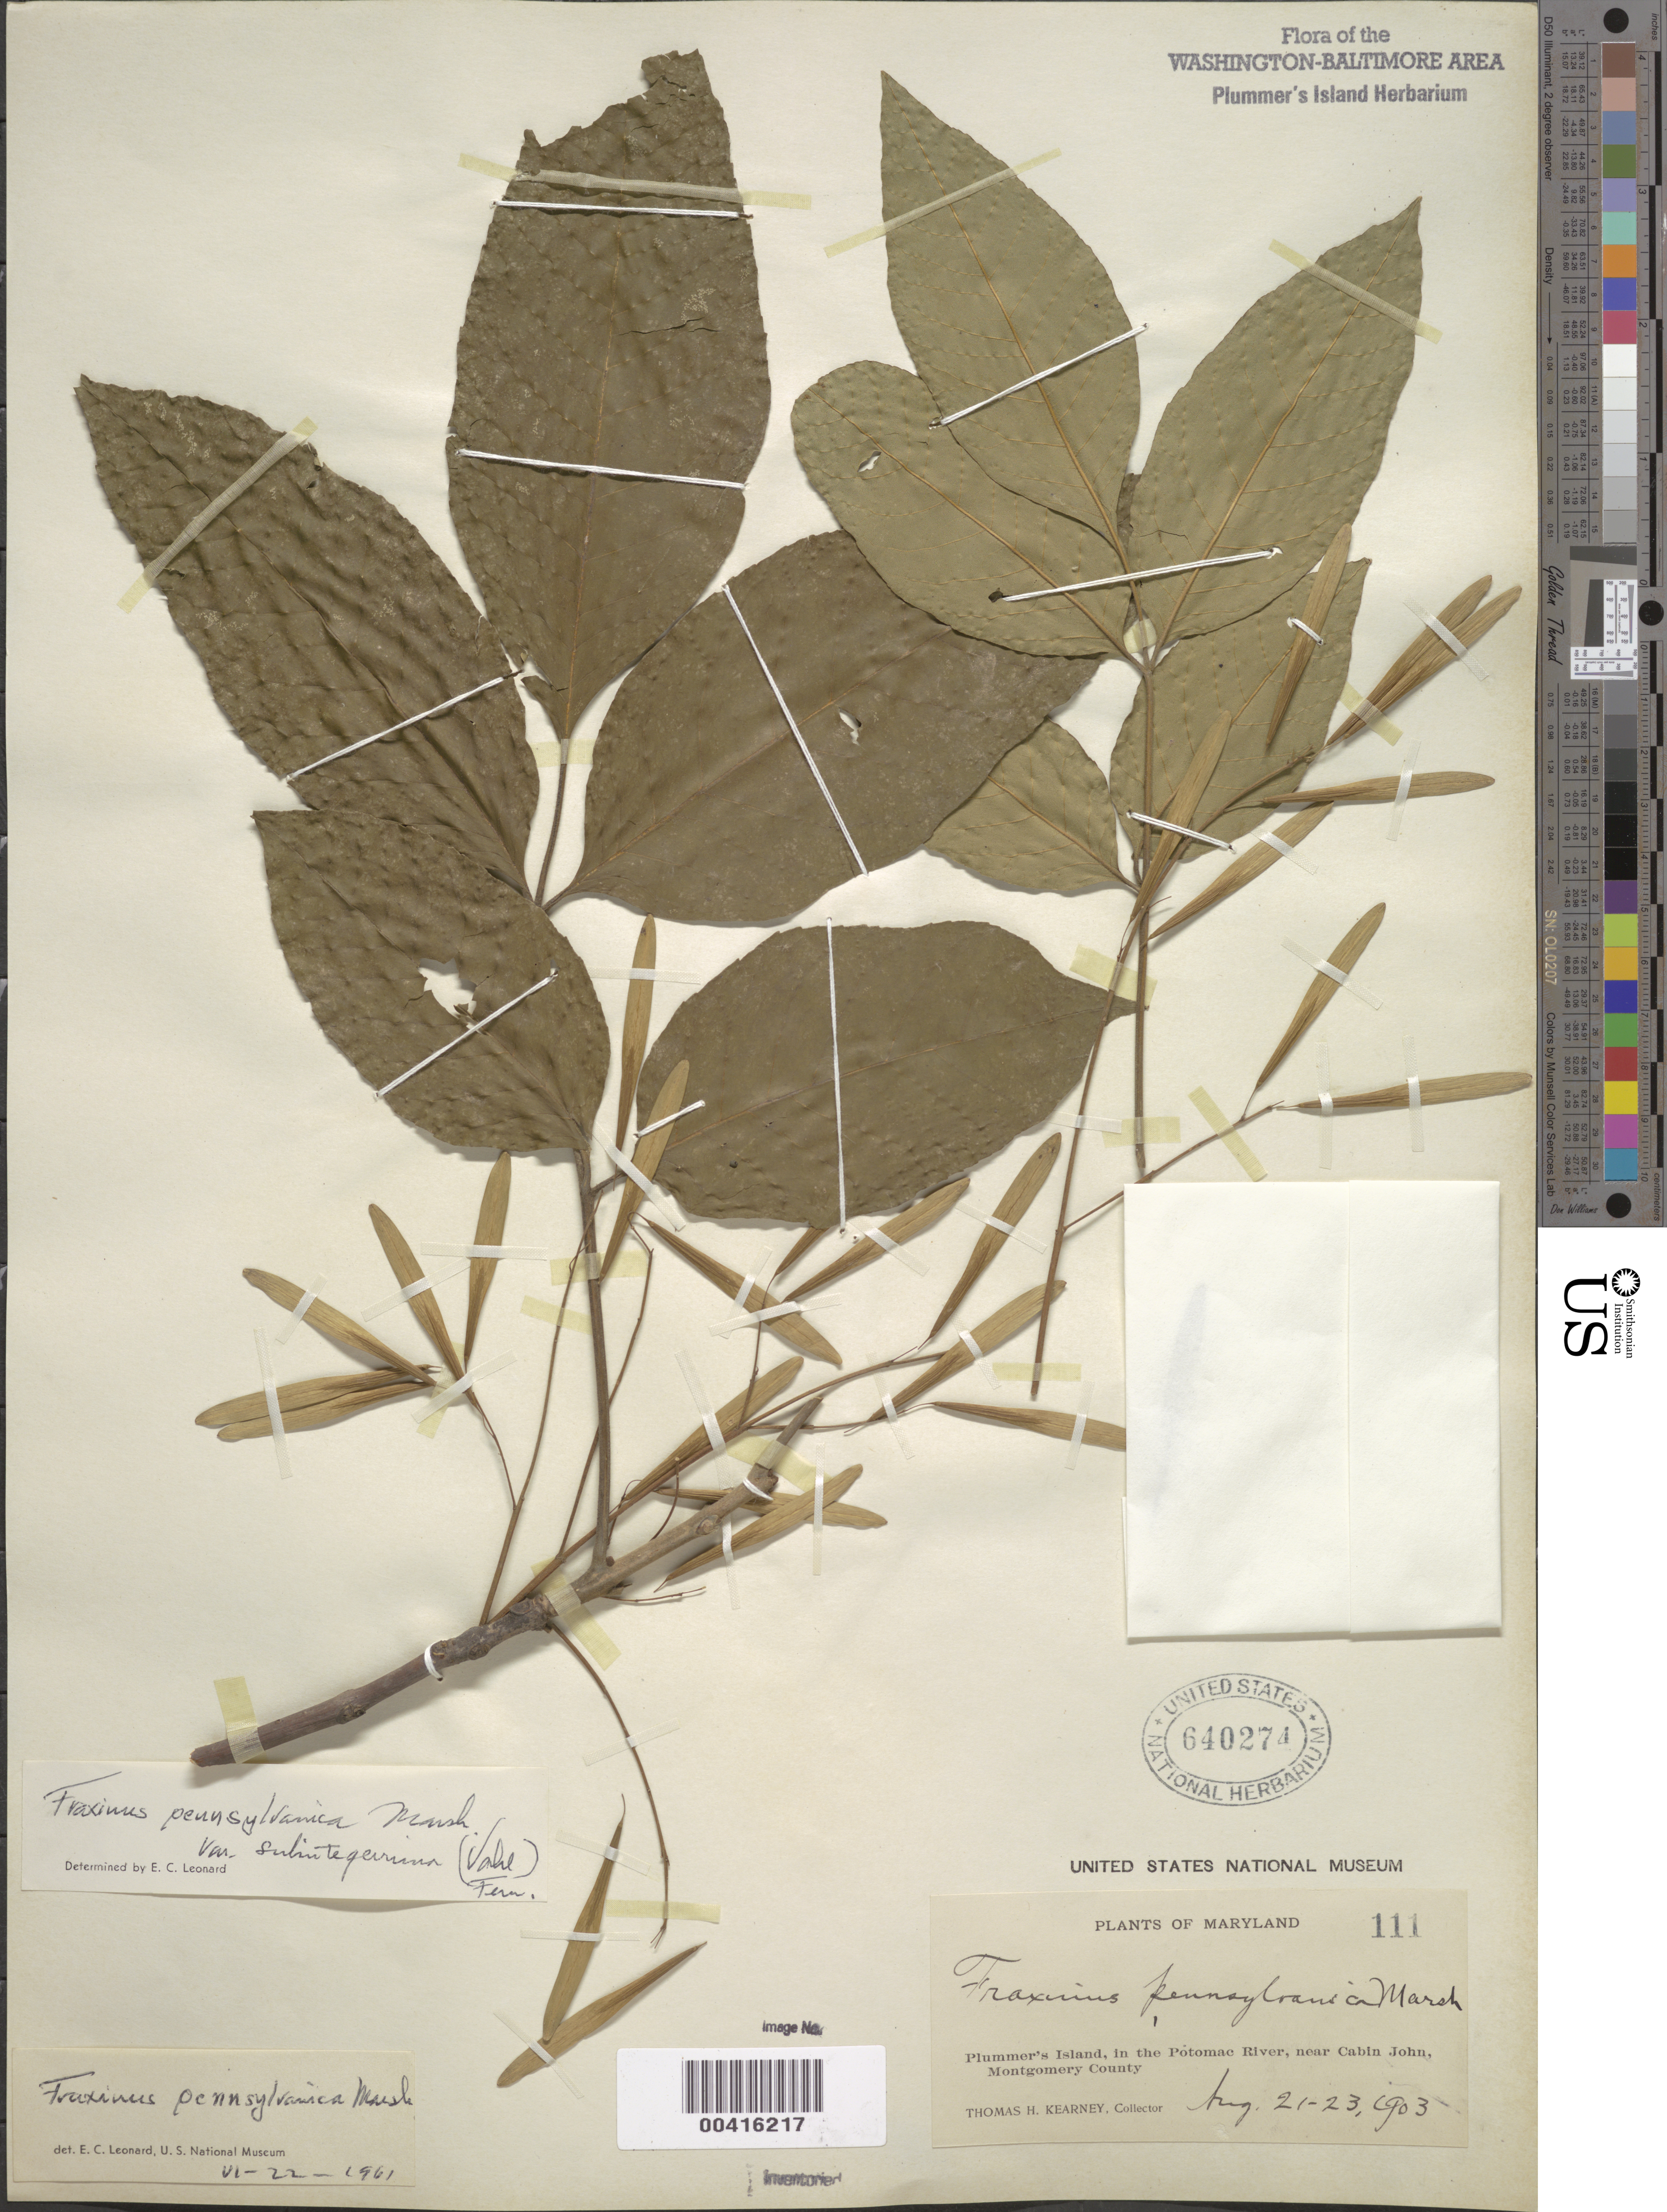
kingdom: Plantae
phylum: Tracheophyta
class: Magnoliopsida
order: Lamiales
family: Oleaceae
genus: Fraxinus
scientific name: Fraxinus pennsylvanica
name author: Marshall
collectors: T. H. Kearney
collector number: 111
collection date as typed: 21 Aug 1903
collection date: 1903-08-21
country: United States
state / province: Maryland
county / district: Montgomery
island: Plummers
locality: Plummer's Island C. & O. Canal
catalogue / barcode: US 640274